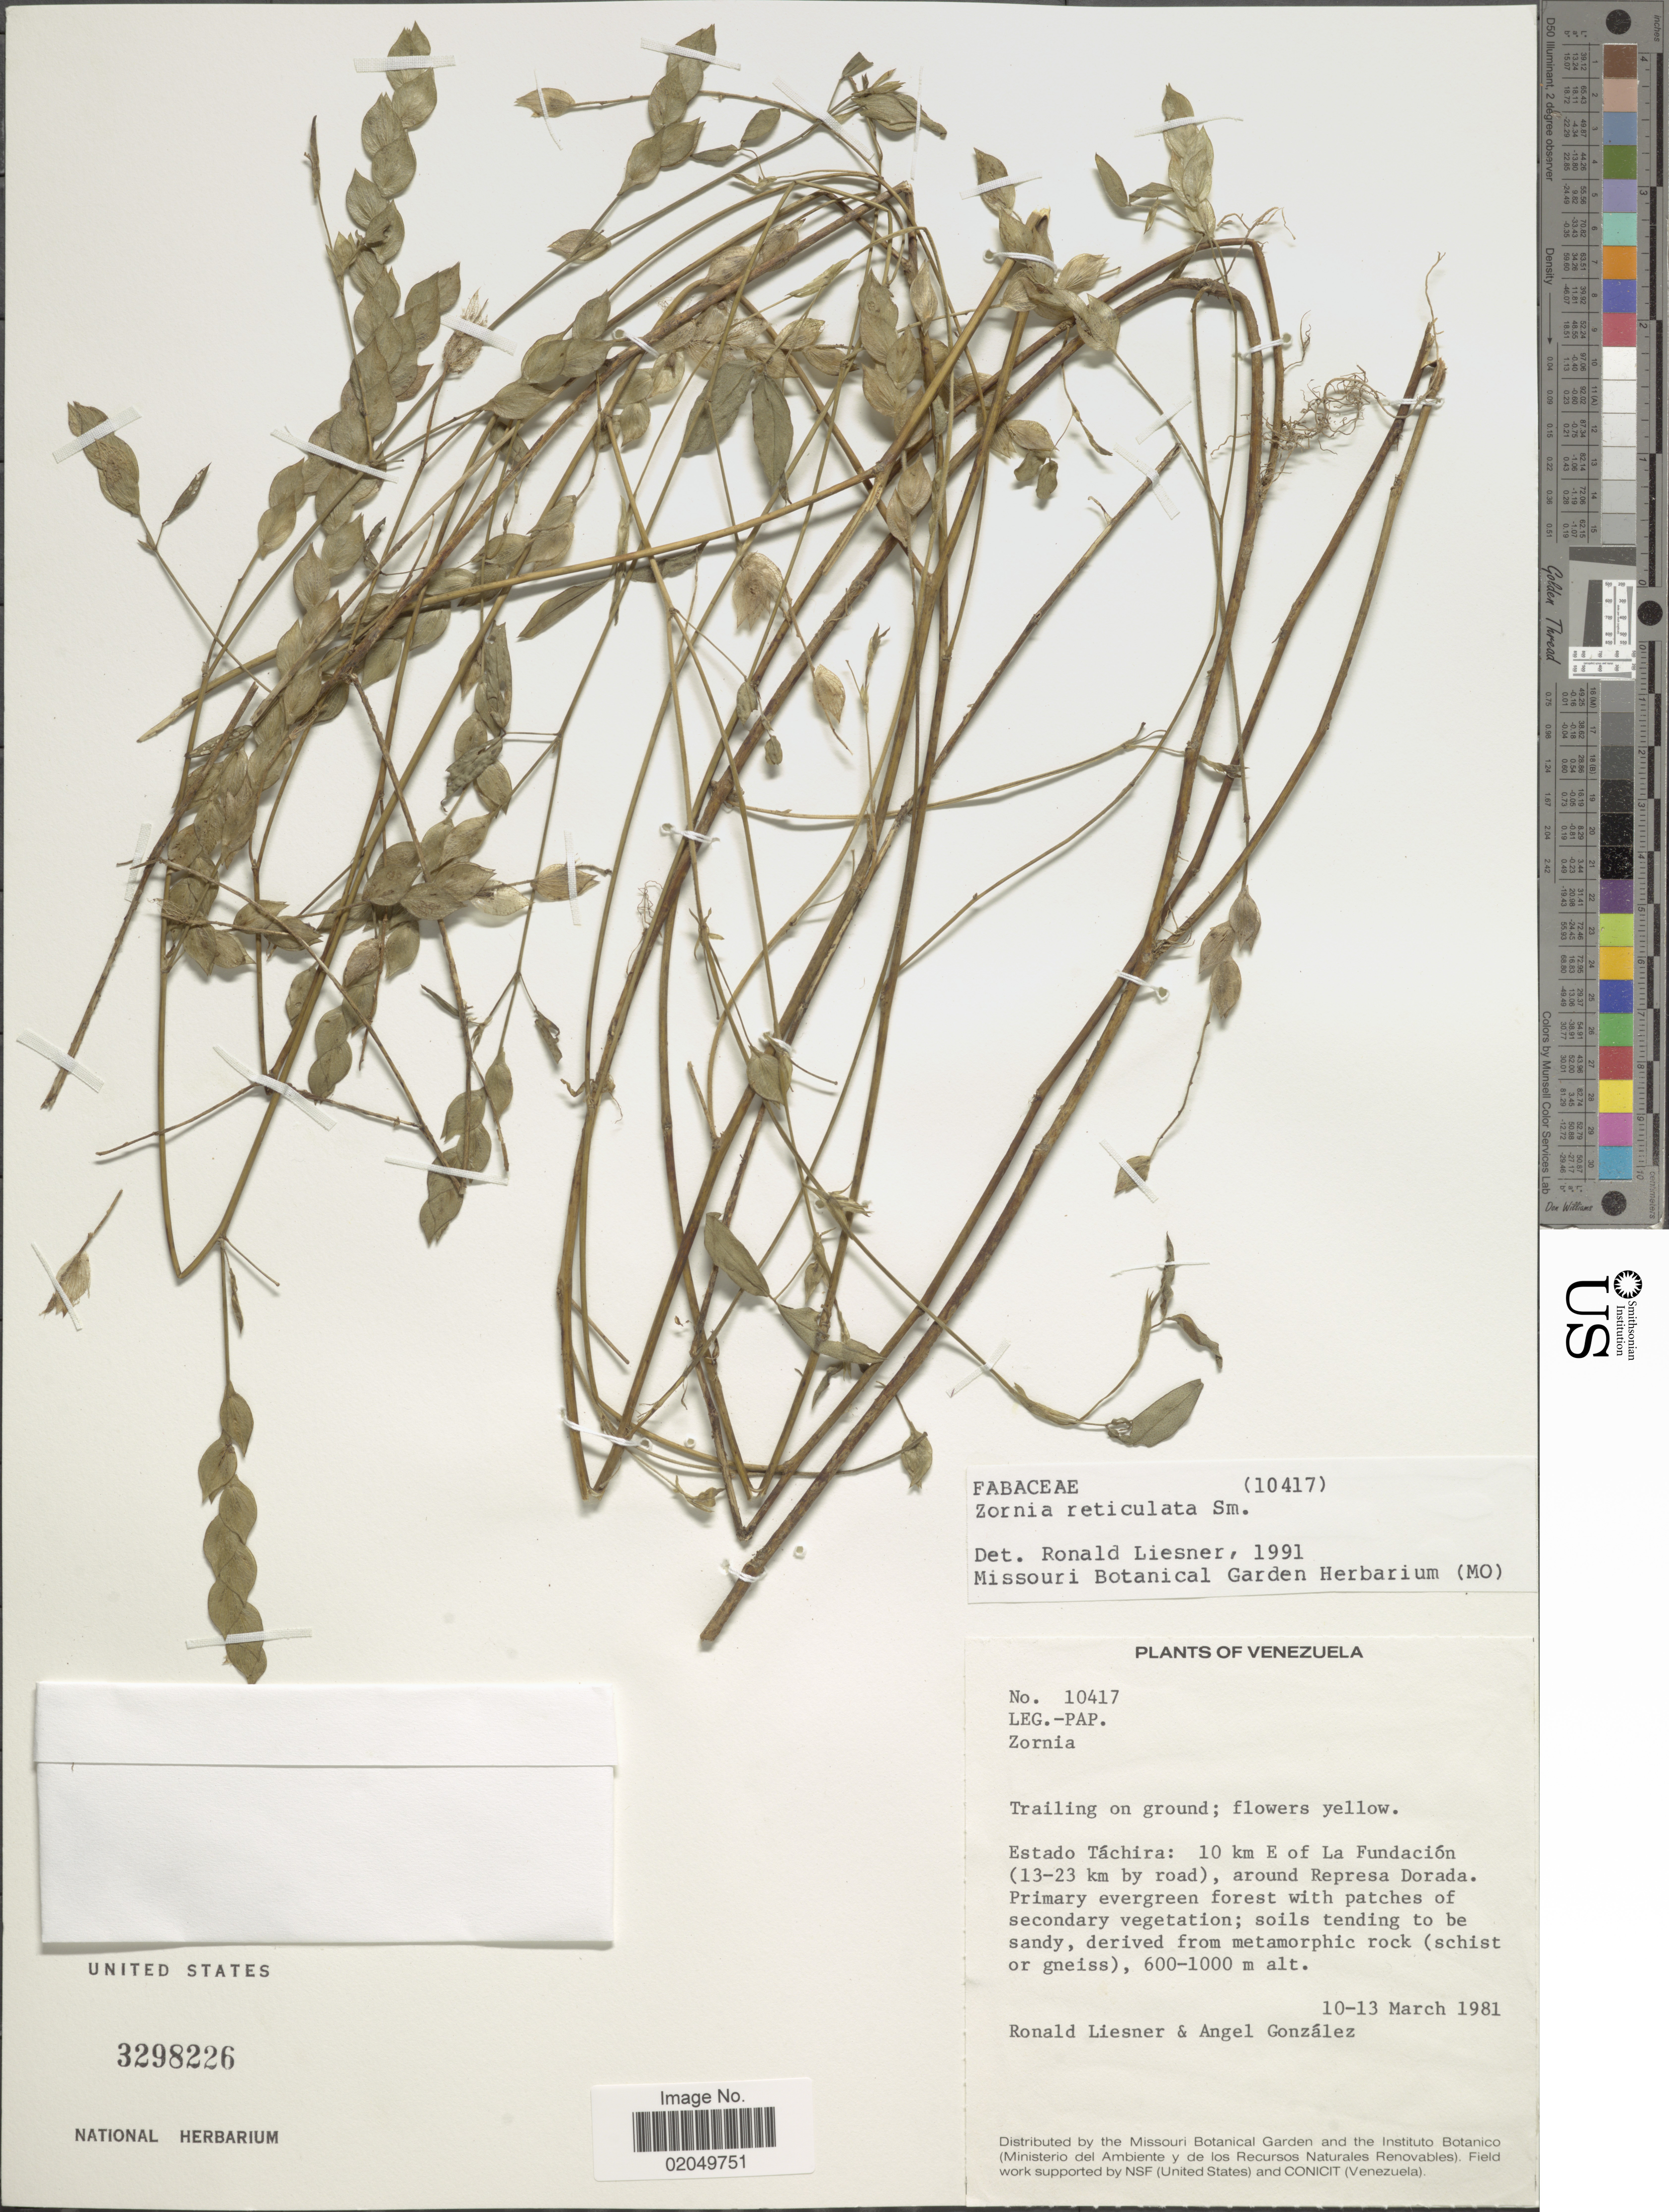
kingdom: Plantae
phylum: Tracheophyta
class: Magnoliopsida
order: Fabales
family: Fabaceae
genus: Zornia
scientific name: Zornia reticulata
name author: Sm.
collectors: R. L. Liesner & A. C. González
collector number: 10417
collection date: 1981-03-10/1981-03-13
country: Venezuela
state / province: Tachira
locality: Estado Tachira: 10 km E of La Fundacion (13-23 km by road), around Represa Dorada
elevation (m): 600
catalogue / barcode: US 3298226